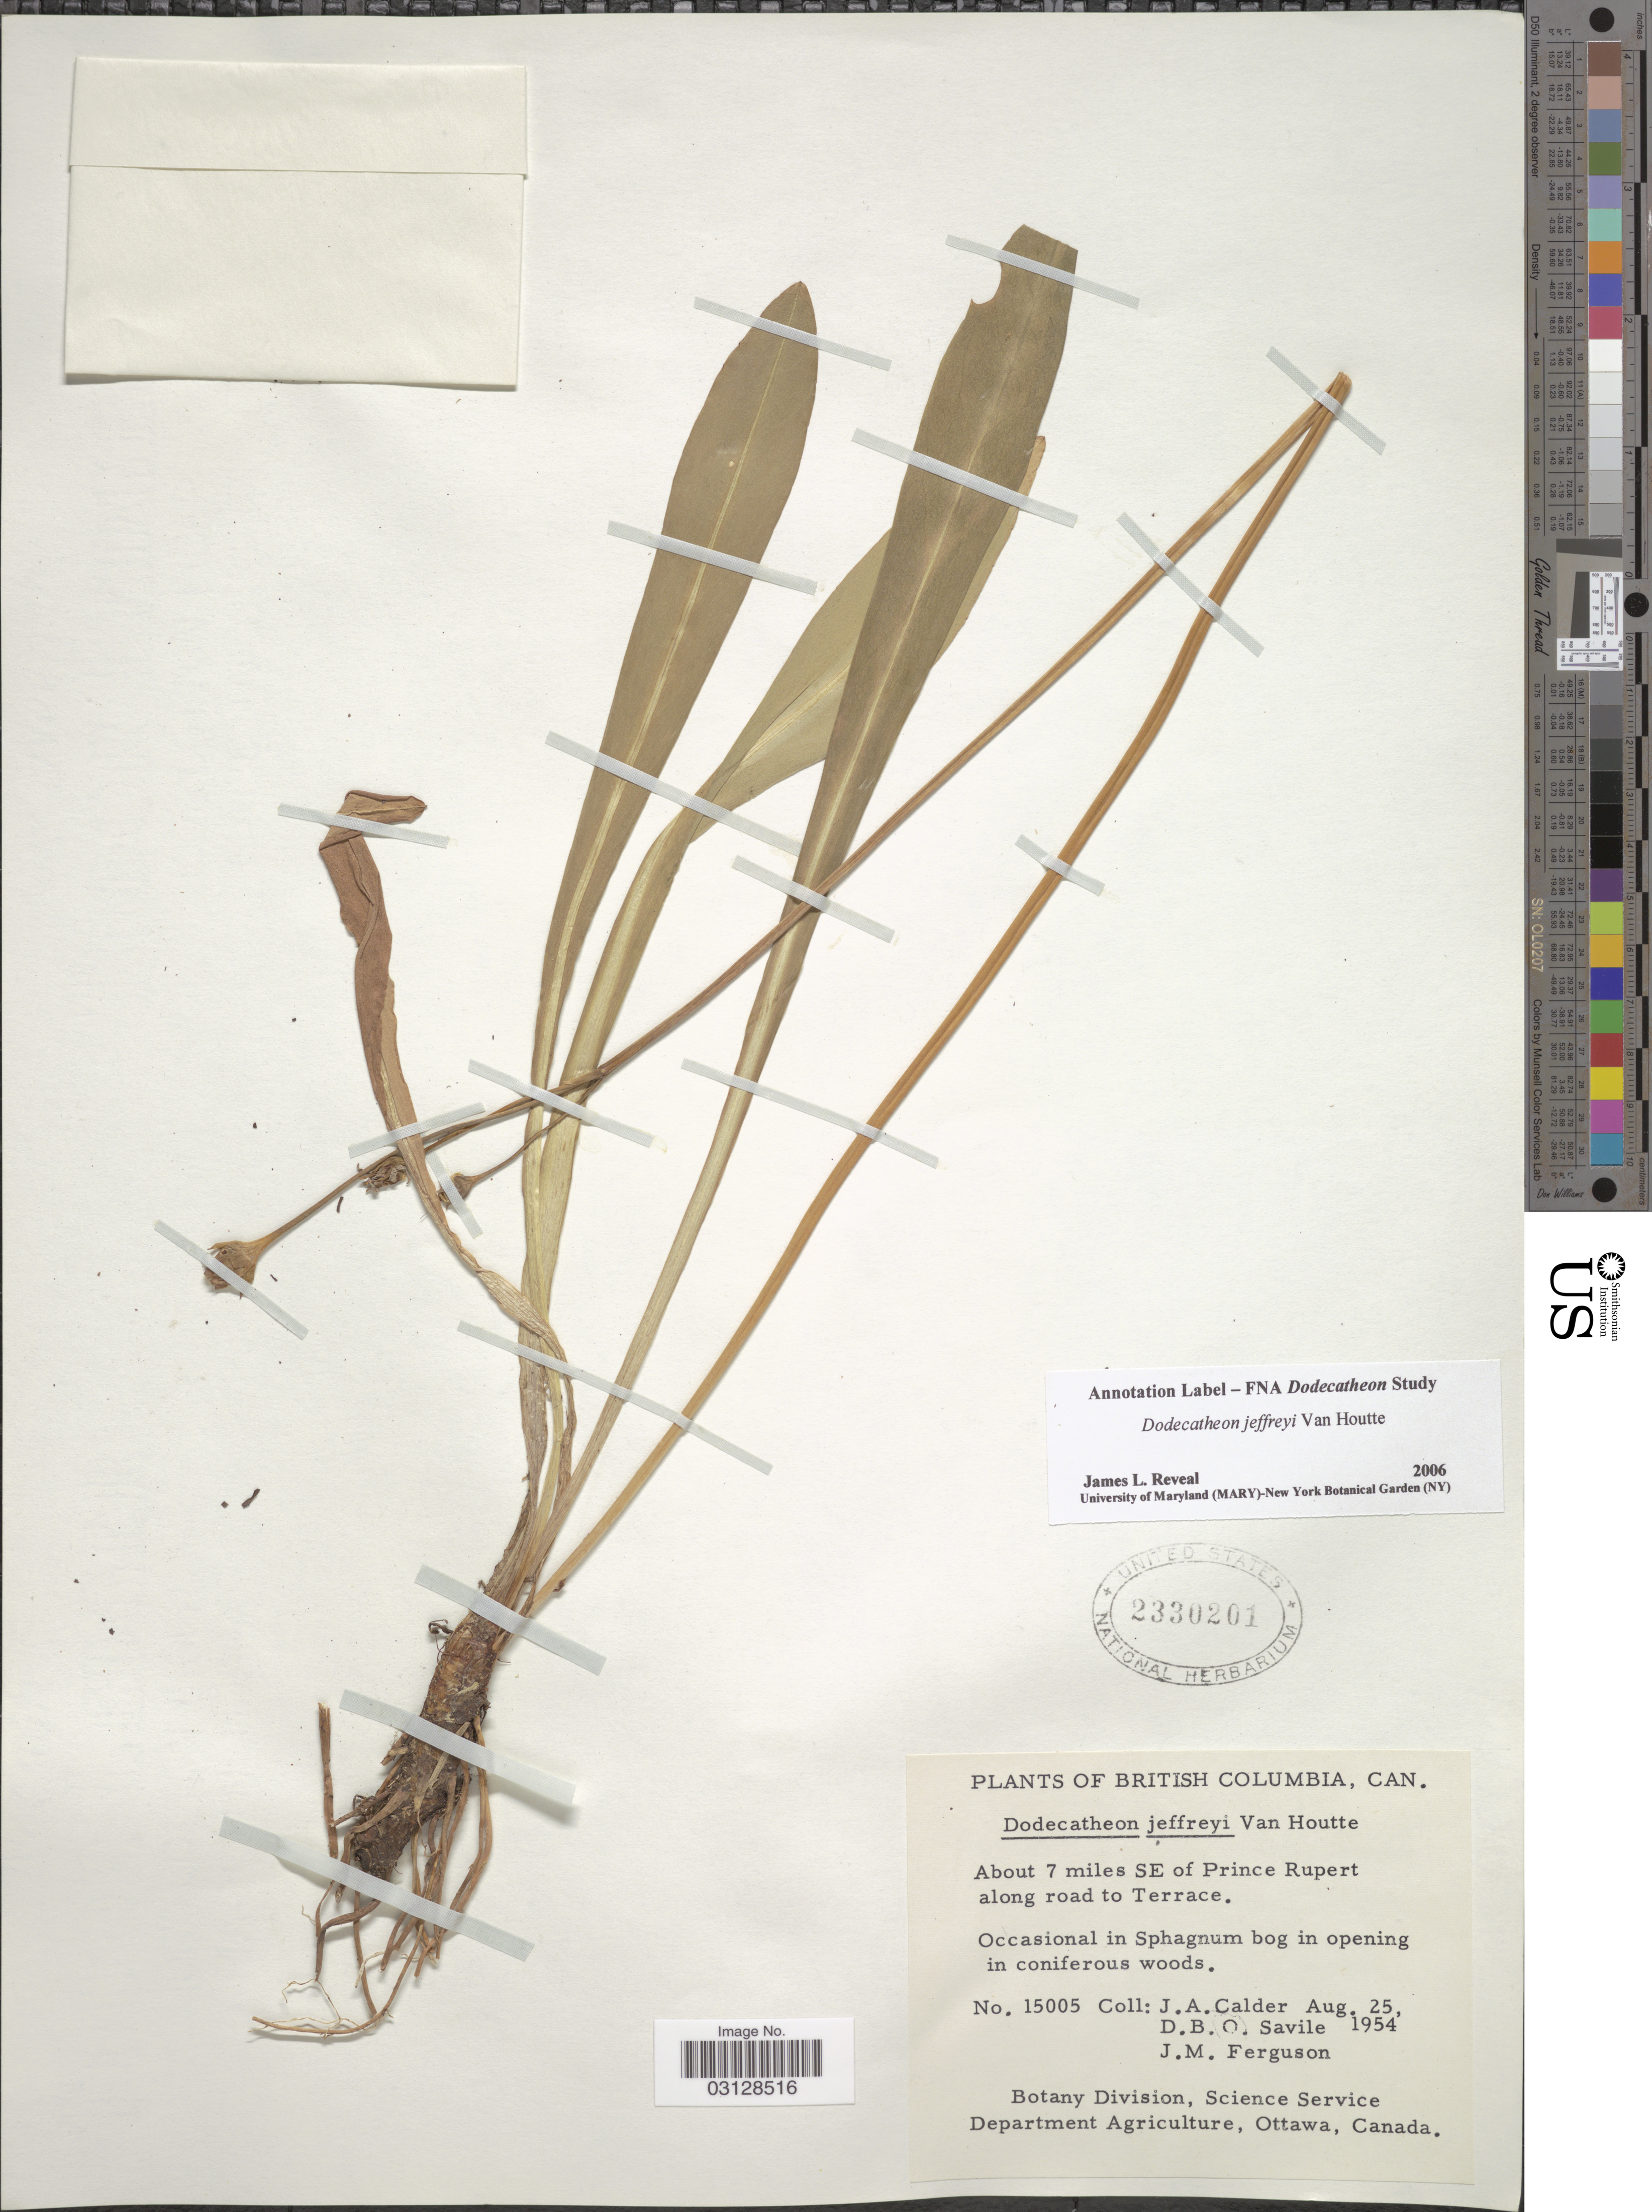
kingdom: Plantae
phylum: Tracheophyta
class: Magnoliopsida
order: Ericales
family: Primulaceae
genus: Dodecatheon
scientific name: Dodecatheon jeffreyi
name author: Van Houtte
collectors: J. A. Calder, D. Savile & J. M. Ferguson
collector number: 15005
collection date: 1954-08-25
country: Canada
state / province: British Columbia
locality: About 7 miles SE of Prince Rupert along road to Terrace.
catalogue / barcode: US 2330201